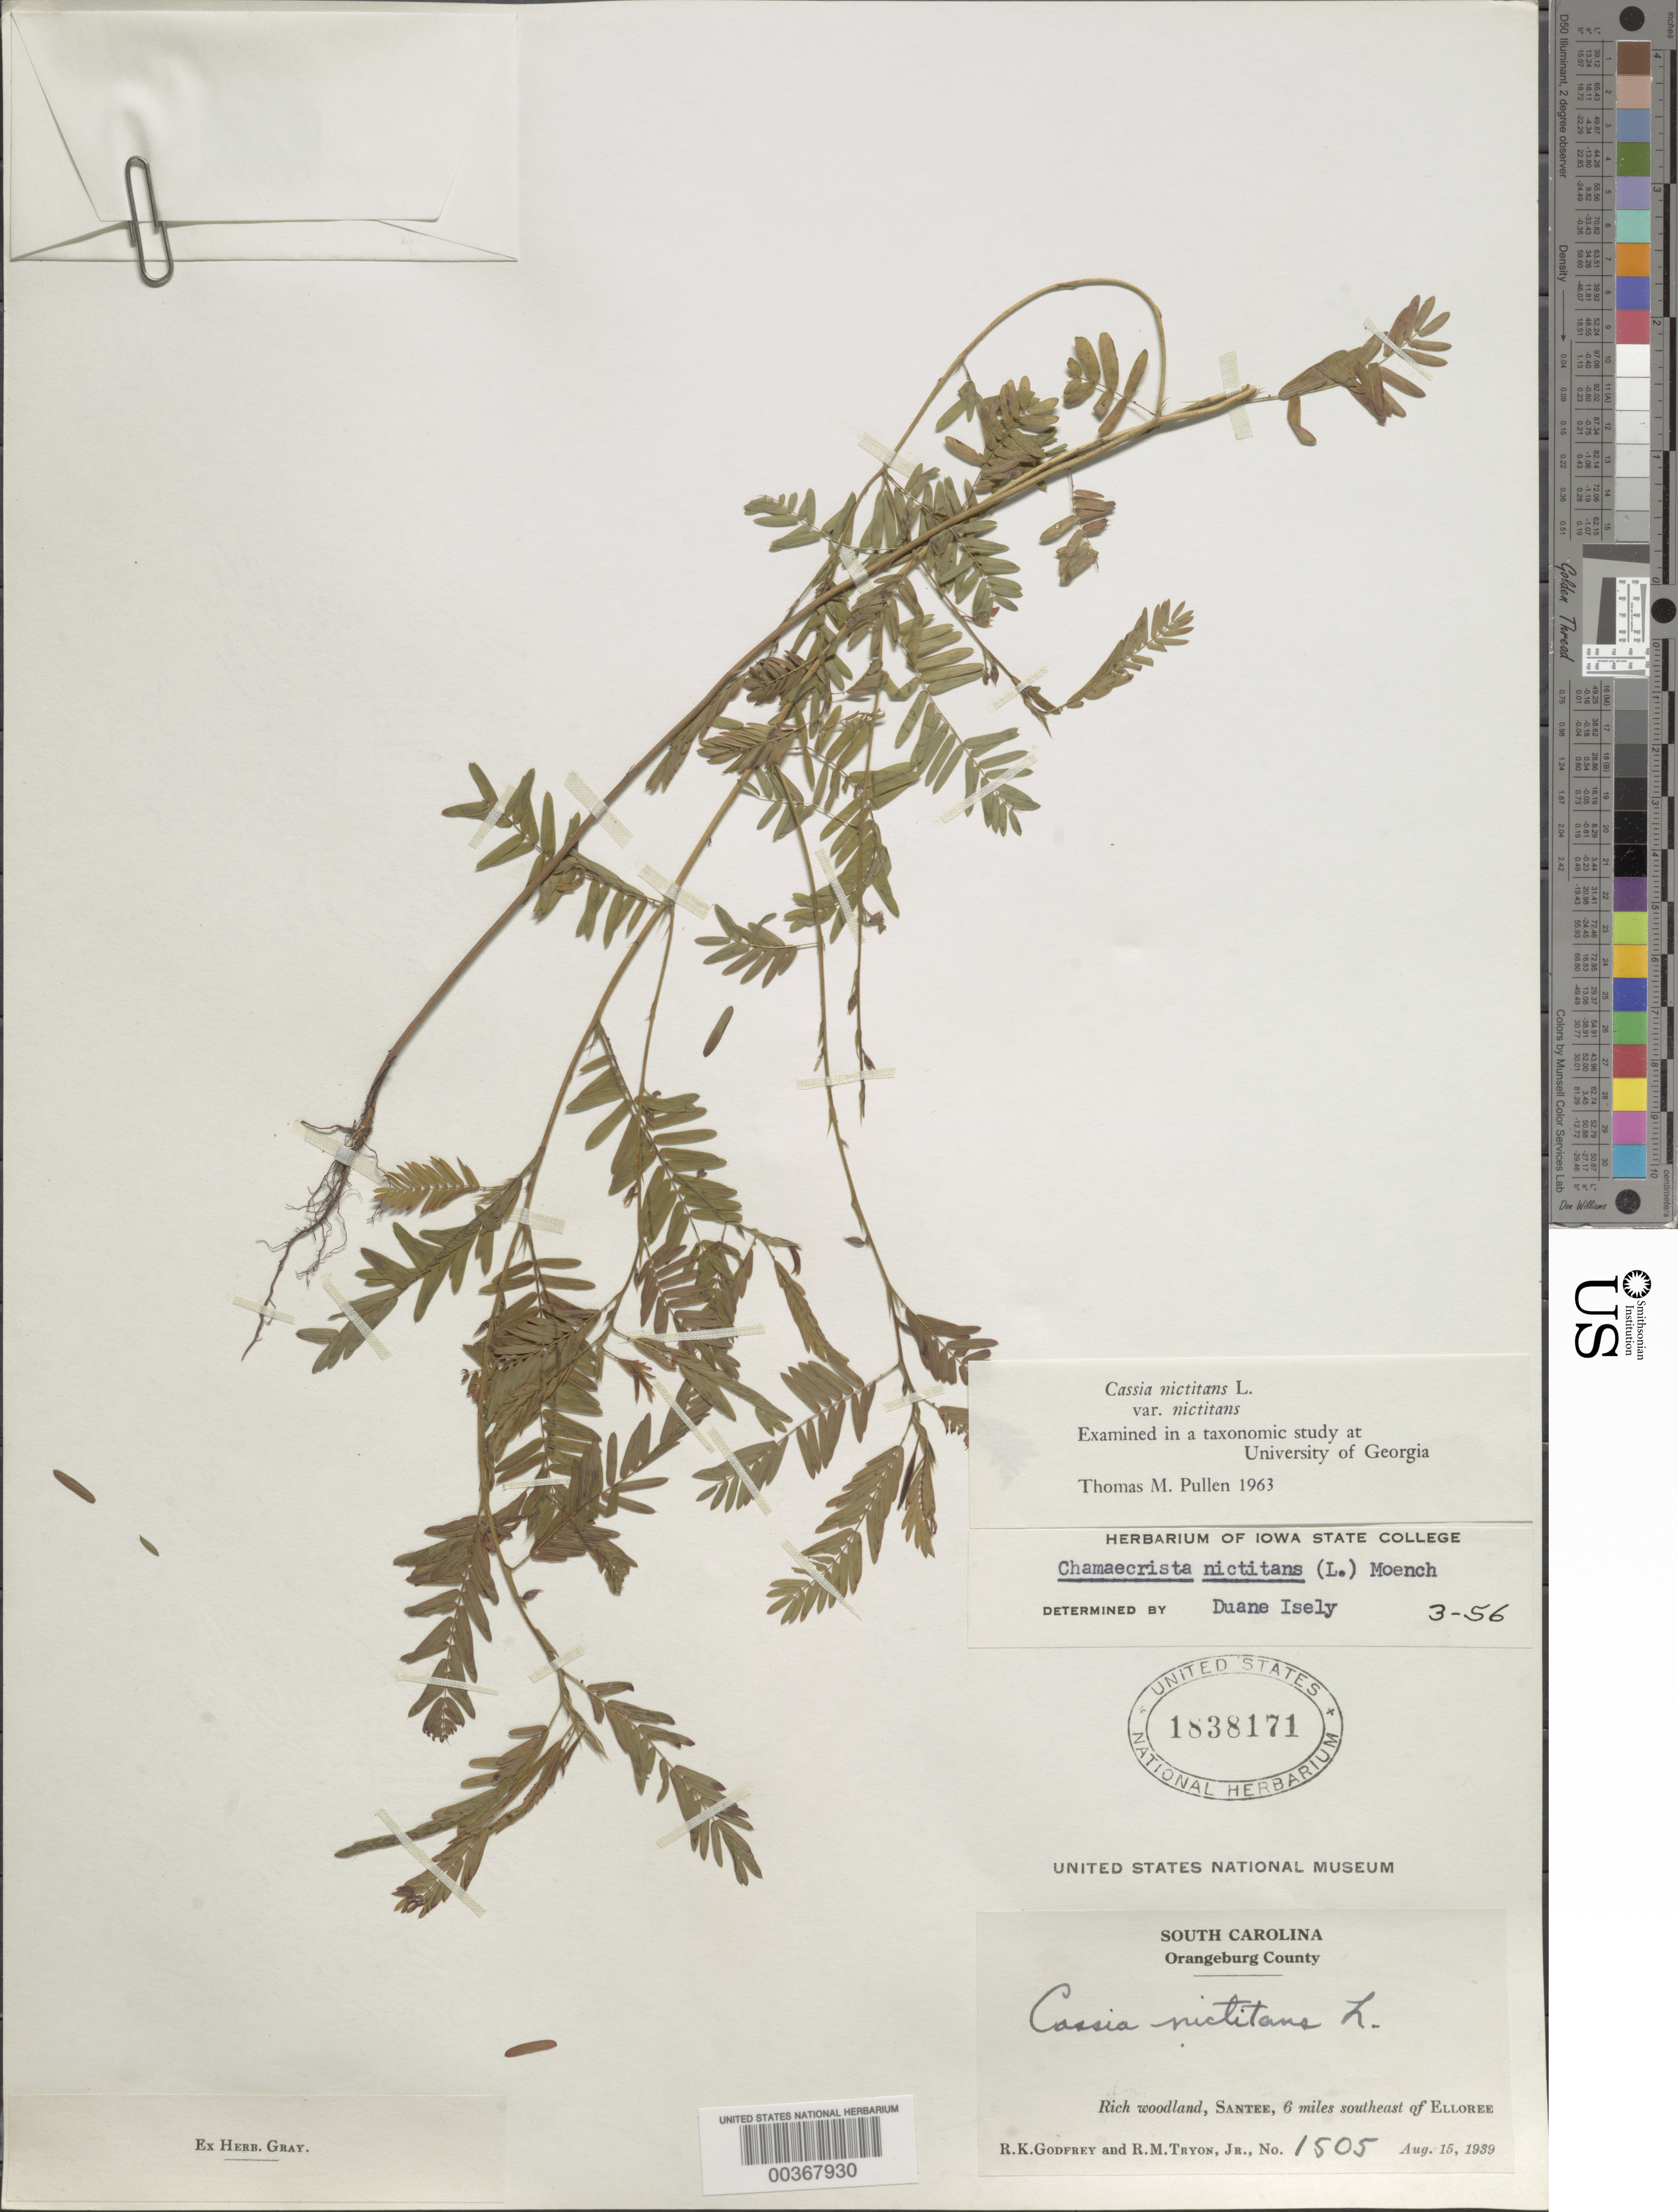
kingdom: Plantae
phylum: Tracheophyta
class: Magnoliopsida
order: Fabales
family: Fabaceae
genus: Chamaecrista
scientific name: Chamaecrista nictitans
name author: (L.) Moench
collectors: R. K. Godfrey & R. M. Tryon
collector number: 1505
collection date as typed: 15 Aug 1939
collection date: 1939-08-15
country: United States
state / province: South Carolina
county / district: Orangeburg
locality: Santee, 6 mi se of elloree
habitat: Rich woodland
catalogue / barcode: US 1838171